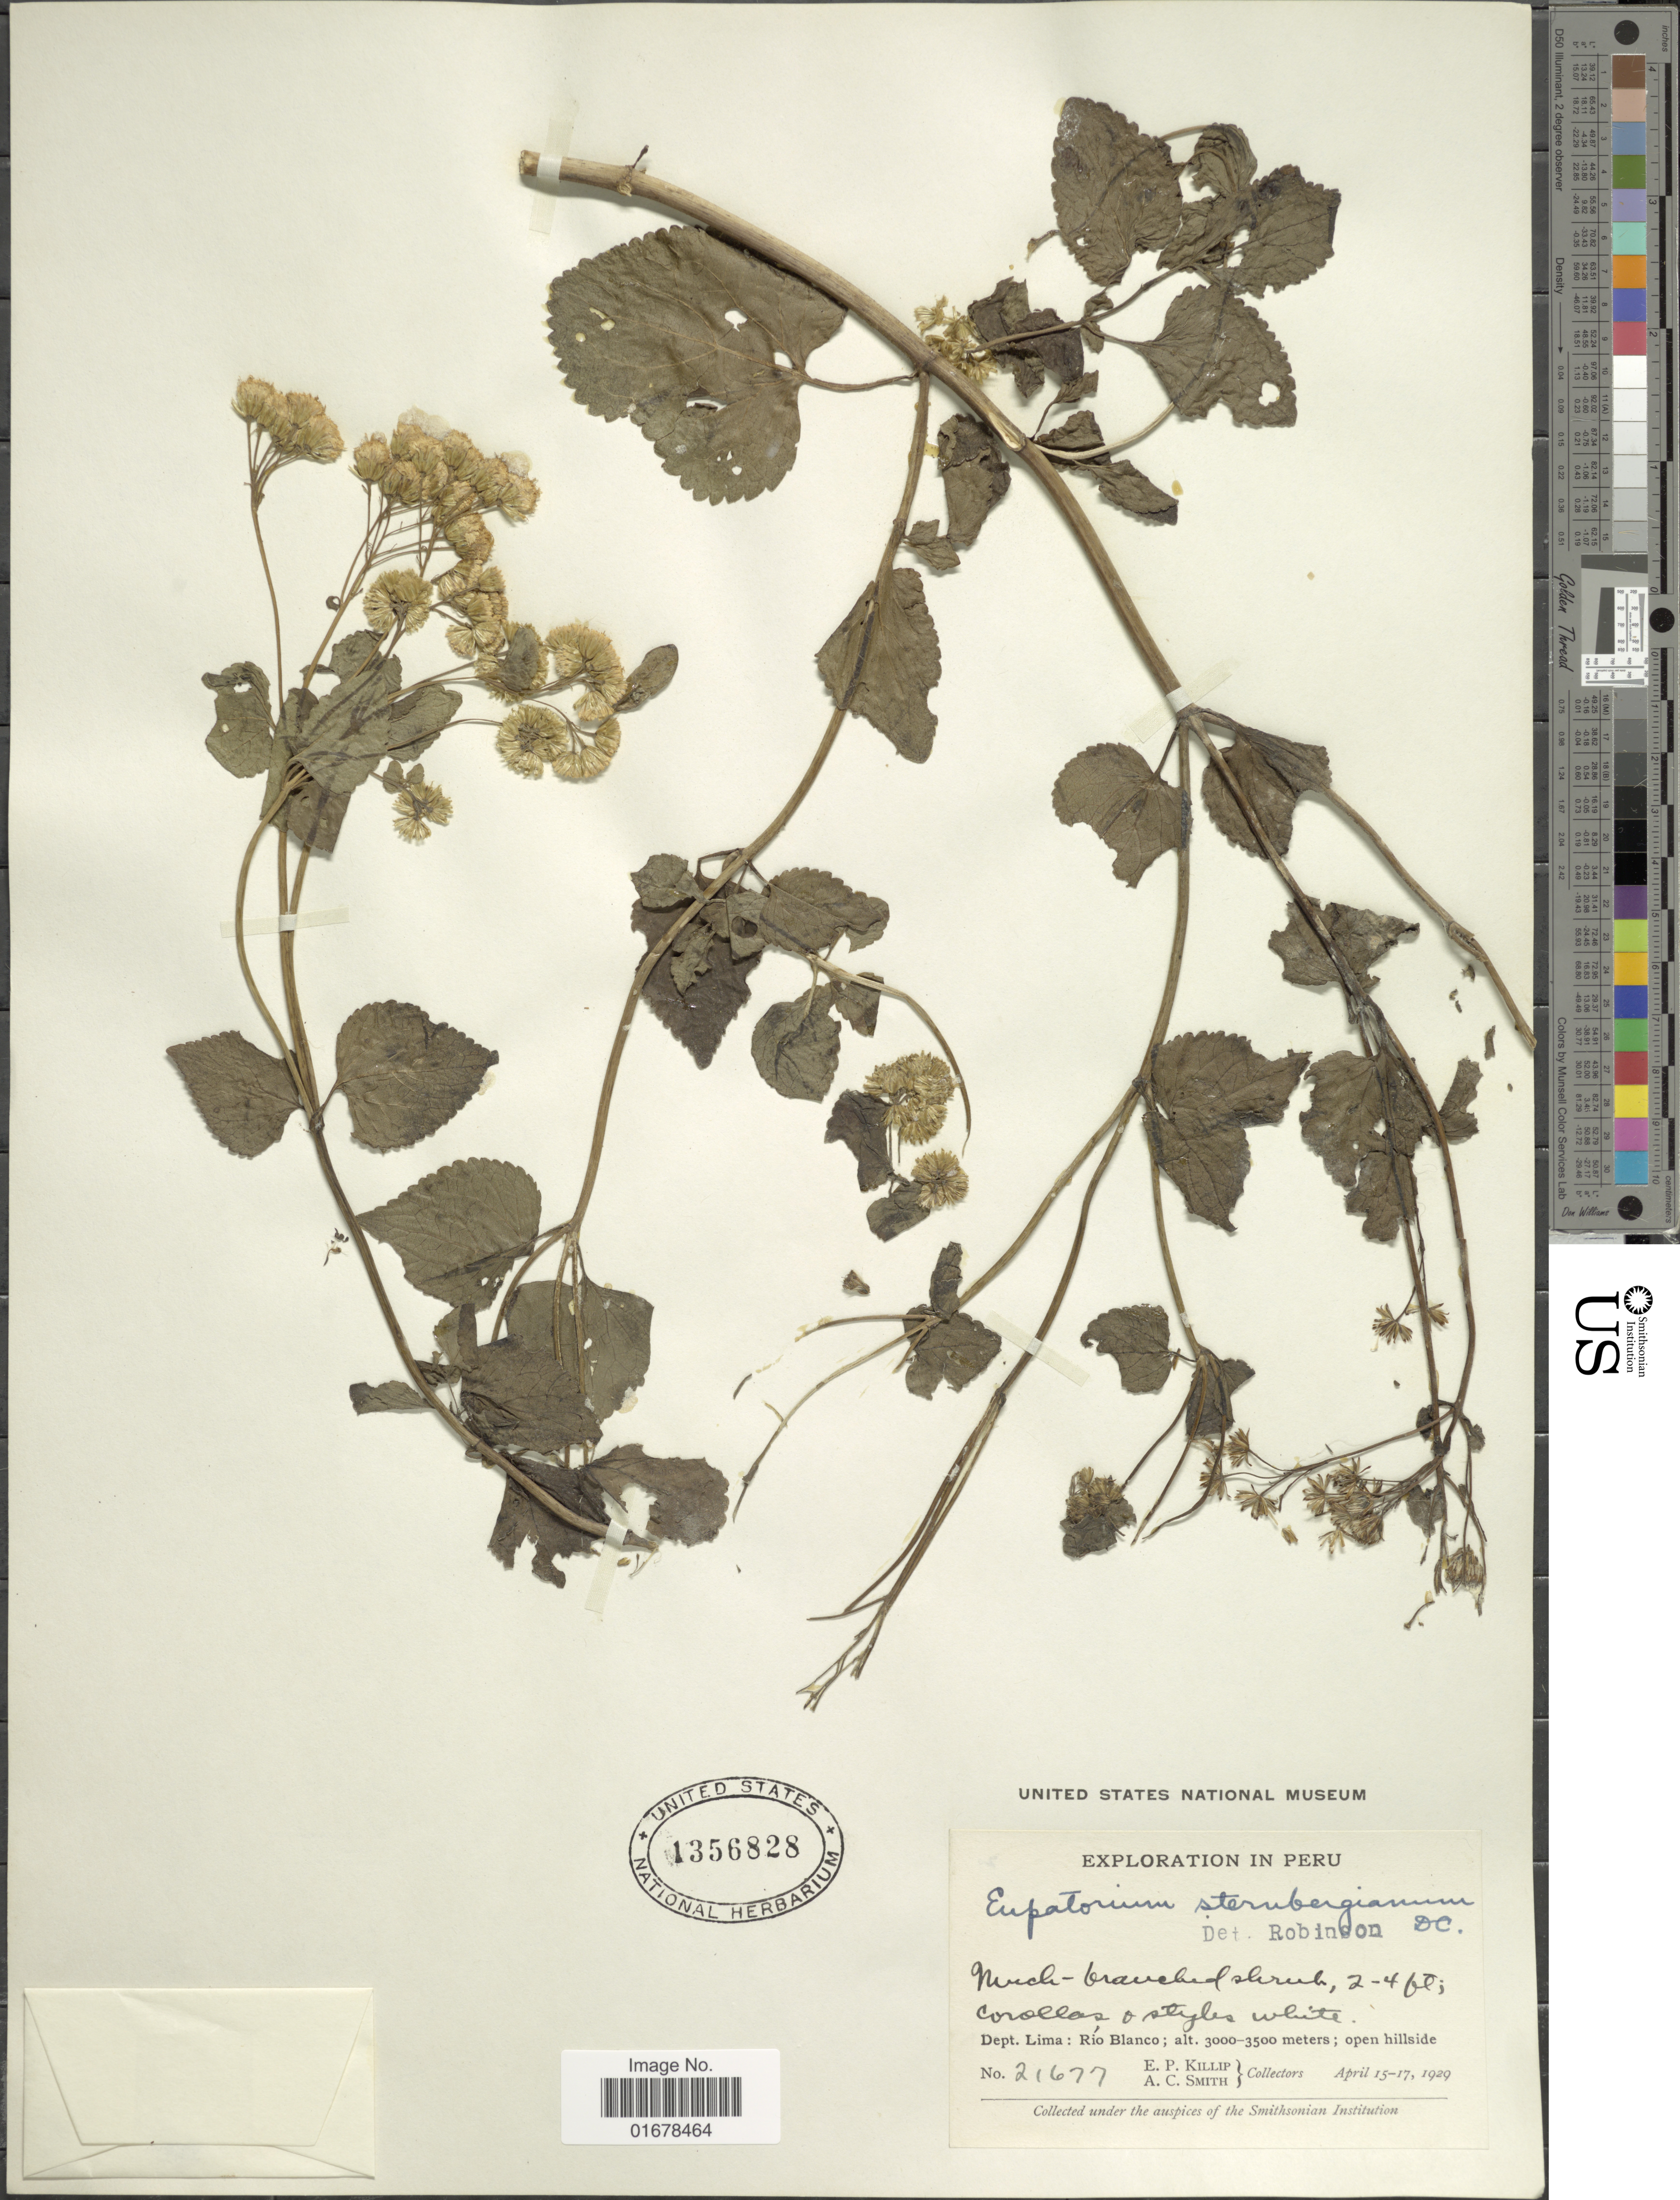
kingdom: Plantae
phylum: Tracheophyta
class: Magnoliopsida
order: Asterales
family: Asteraceae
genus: Ageratina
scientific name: Ageratina sternbergiana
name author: (DC.) R.M. King & H. Rob.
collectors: E. P. Killip & A. C. Smith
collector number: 21677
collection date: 1929-04-15/1929-04-17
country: Peru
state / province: Lima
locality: Dept. Lima: Rio Blanco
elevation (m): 3000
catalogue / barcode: US 1356828